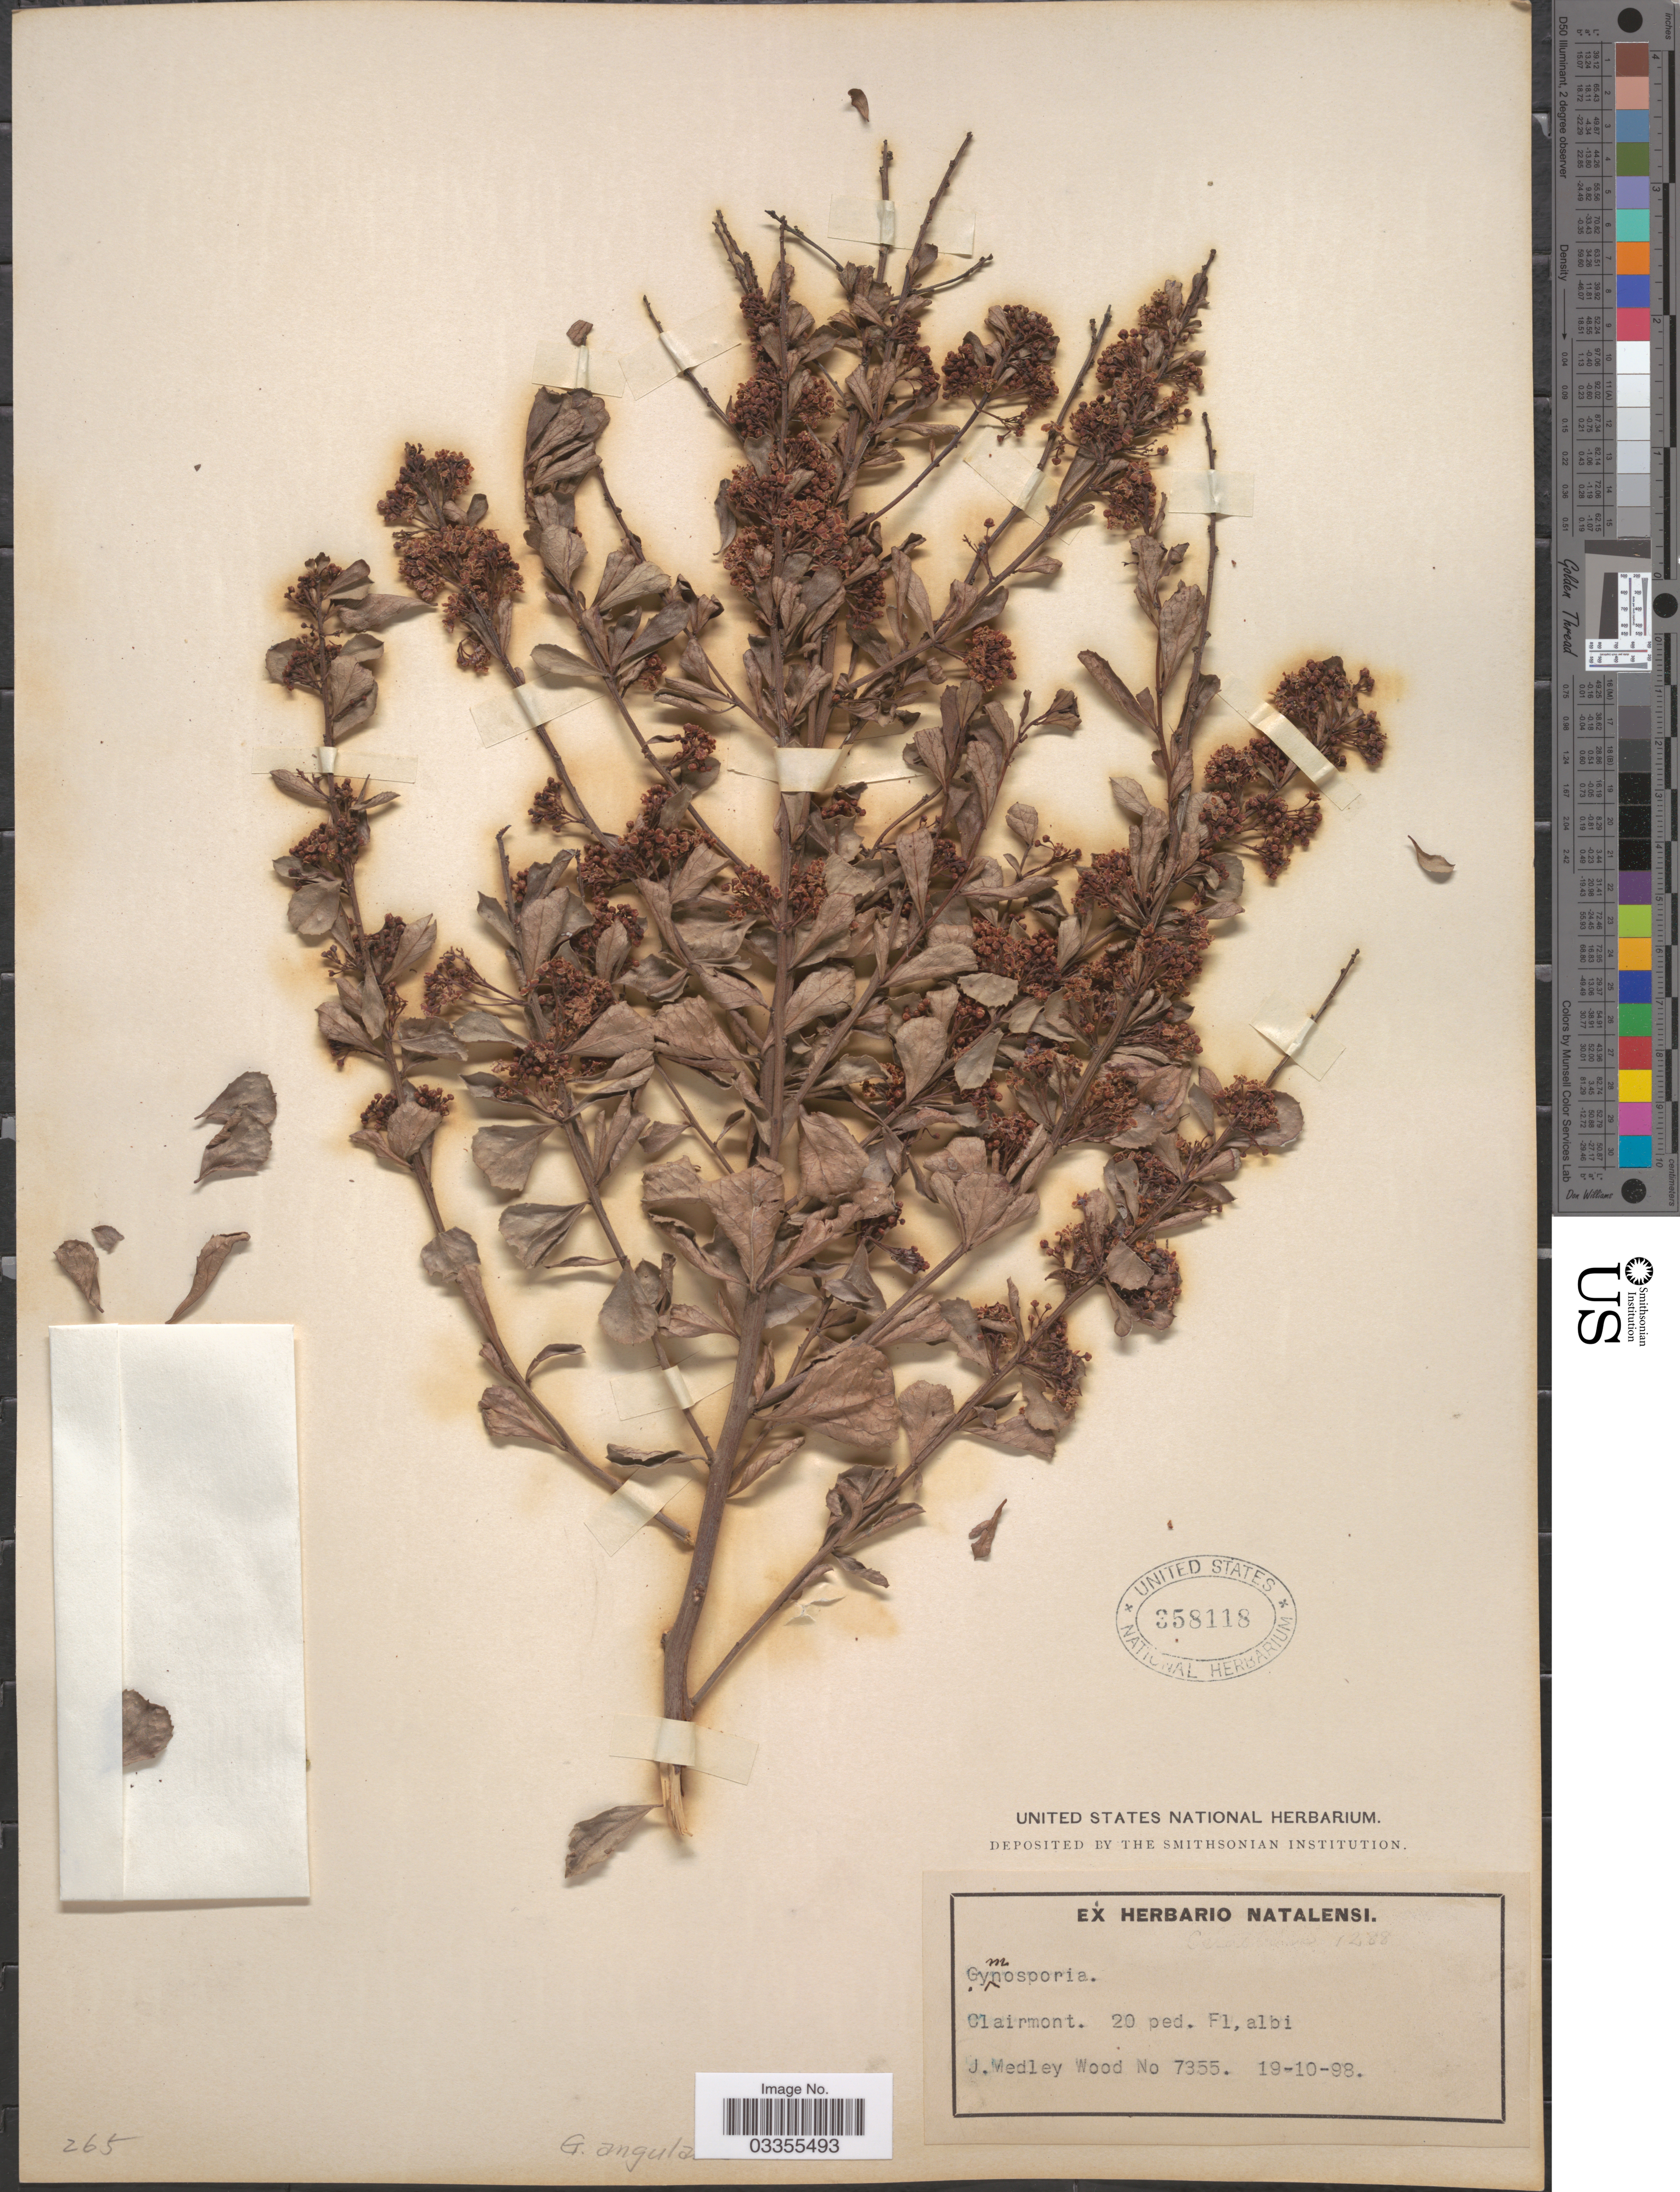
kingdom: Plantae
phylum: Tracheophyta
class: Magnoliopsida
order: Celastrales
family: Celastraceae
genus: Gymnosporia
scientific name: Gymnosporia angularis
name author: (Sond.) Sim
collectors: J. Medley Wood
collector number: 7355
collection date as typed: Transcribed d/m/y: 19/10/98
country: South Africa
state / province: KwaZulu-Natal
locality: Clairmont.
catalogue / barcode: US 358118